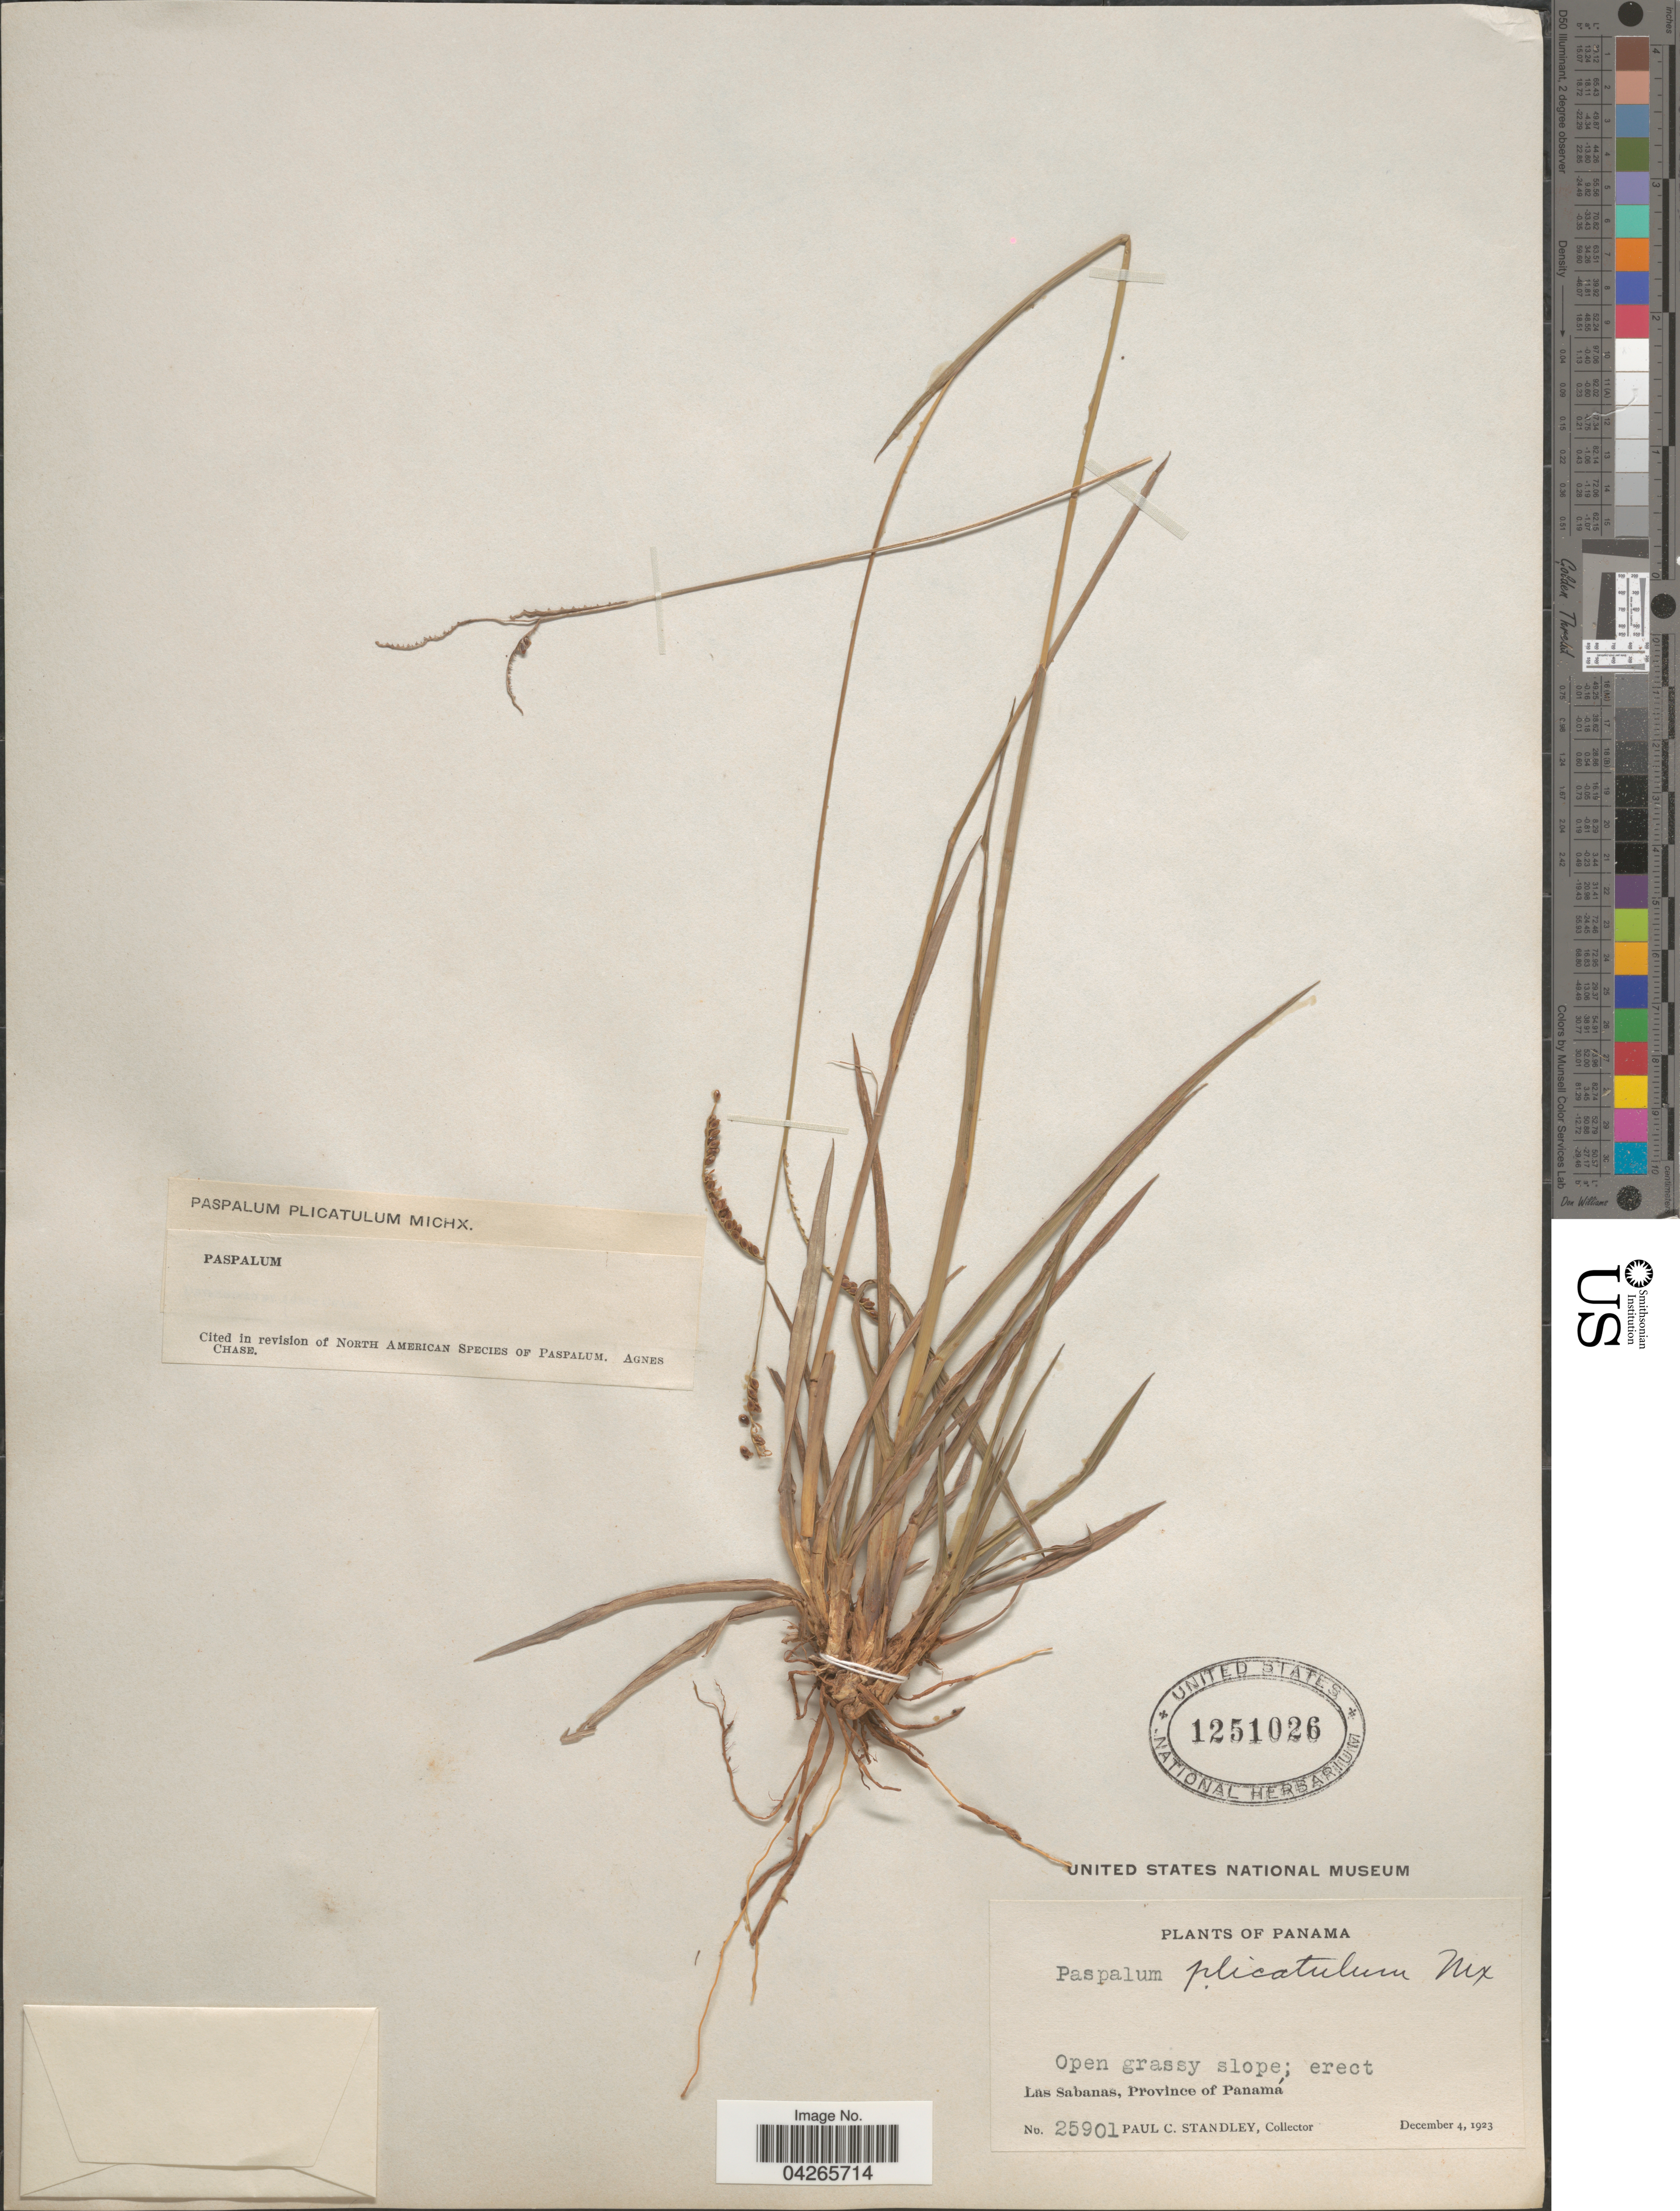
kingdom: Plantae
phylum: Tracheophyta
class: Liliopsida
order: Poales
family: Poaceae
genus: Paspalum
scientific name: Paspalum plicatulum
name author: Michx.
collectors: P. C. Standley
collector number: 25901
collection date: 1923-12-04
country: Panama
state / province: Panamá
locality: Open grassy slope; Las Sabanas.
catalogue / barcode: US 1251026